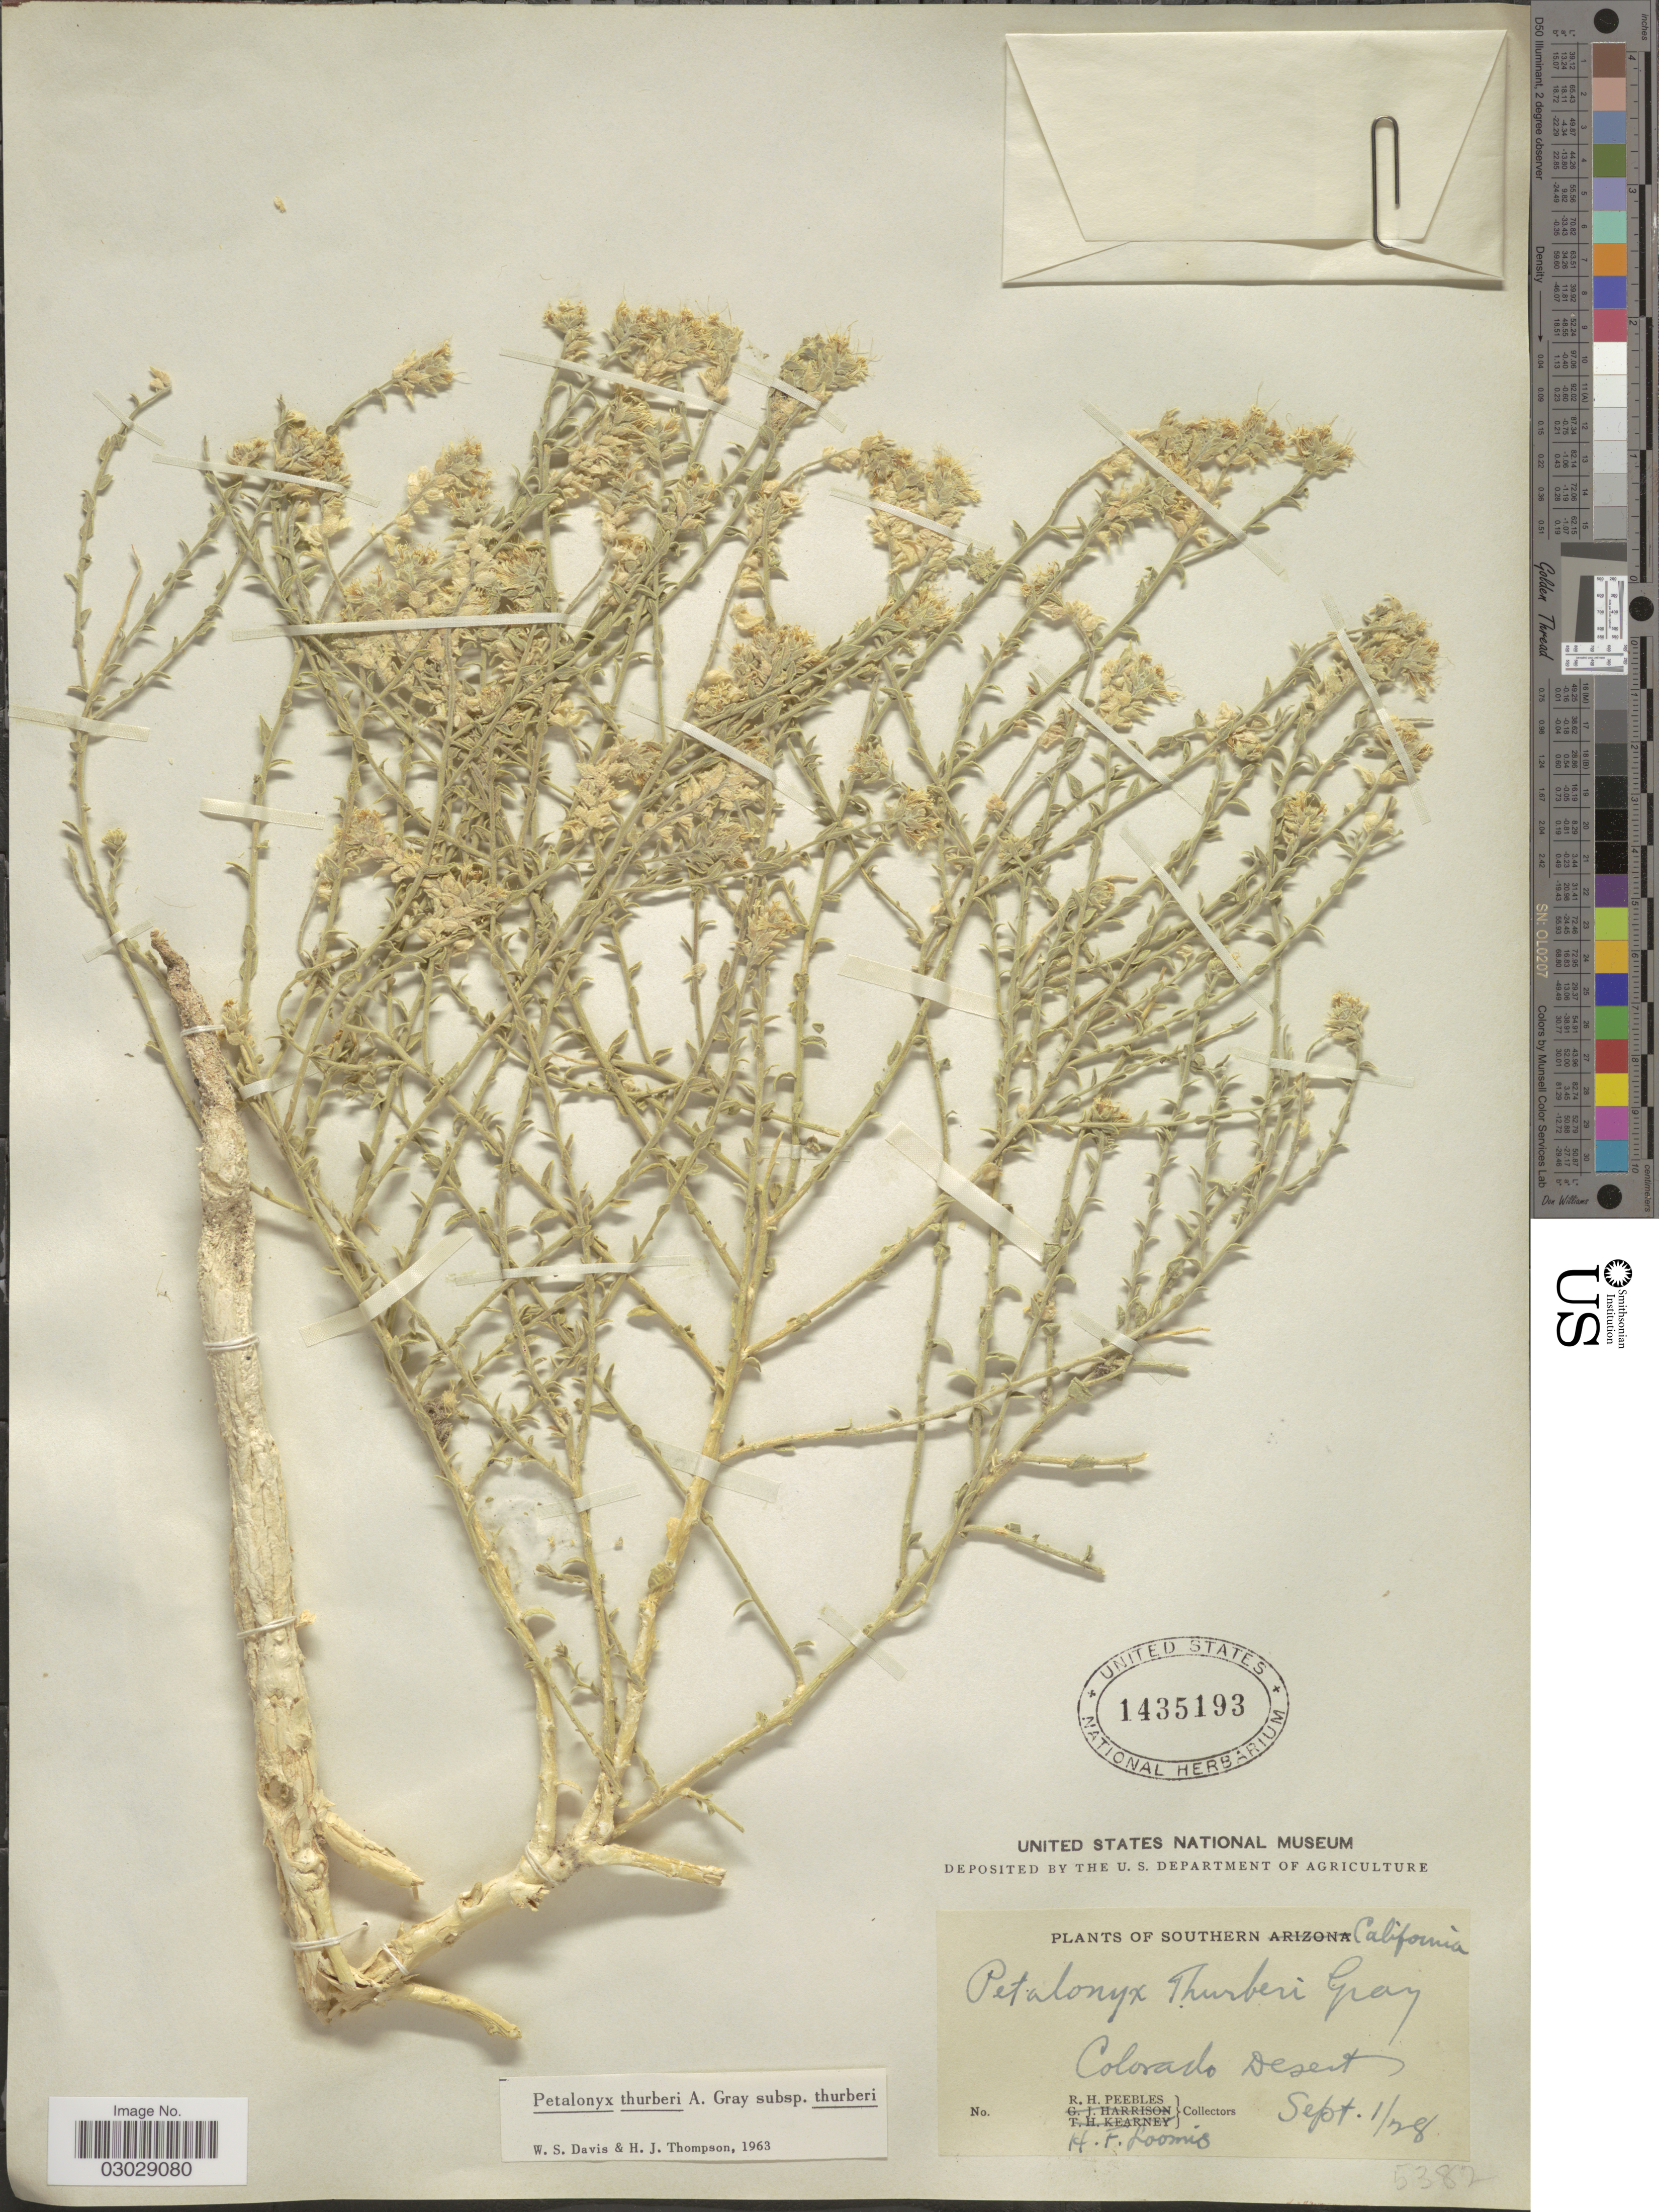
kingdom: Plantae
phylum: Tracheophyta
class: Magnoliopsida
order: Cornales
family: Loasaceae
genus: Petalonyx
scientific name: Petalonyx thurberi subsp. thurberi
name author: A. Gray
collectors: R. H. Peebles & H. F. Loomis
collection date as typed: Transcribed d/m/y: 1/9/28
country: United States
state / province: California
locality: Southern California. Colorado Desert.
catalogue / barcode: US 1435193